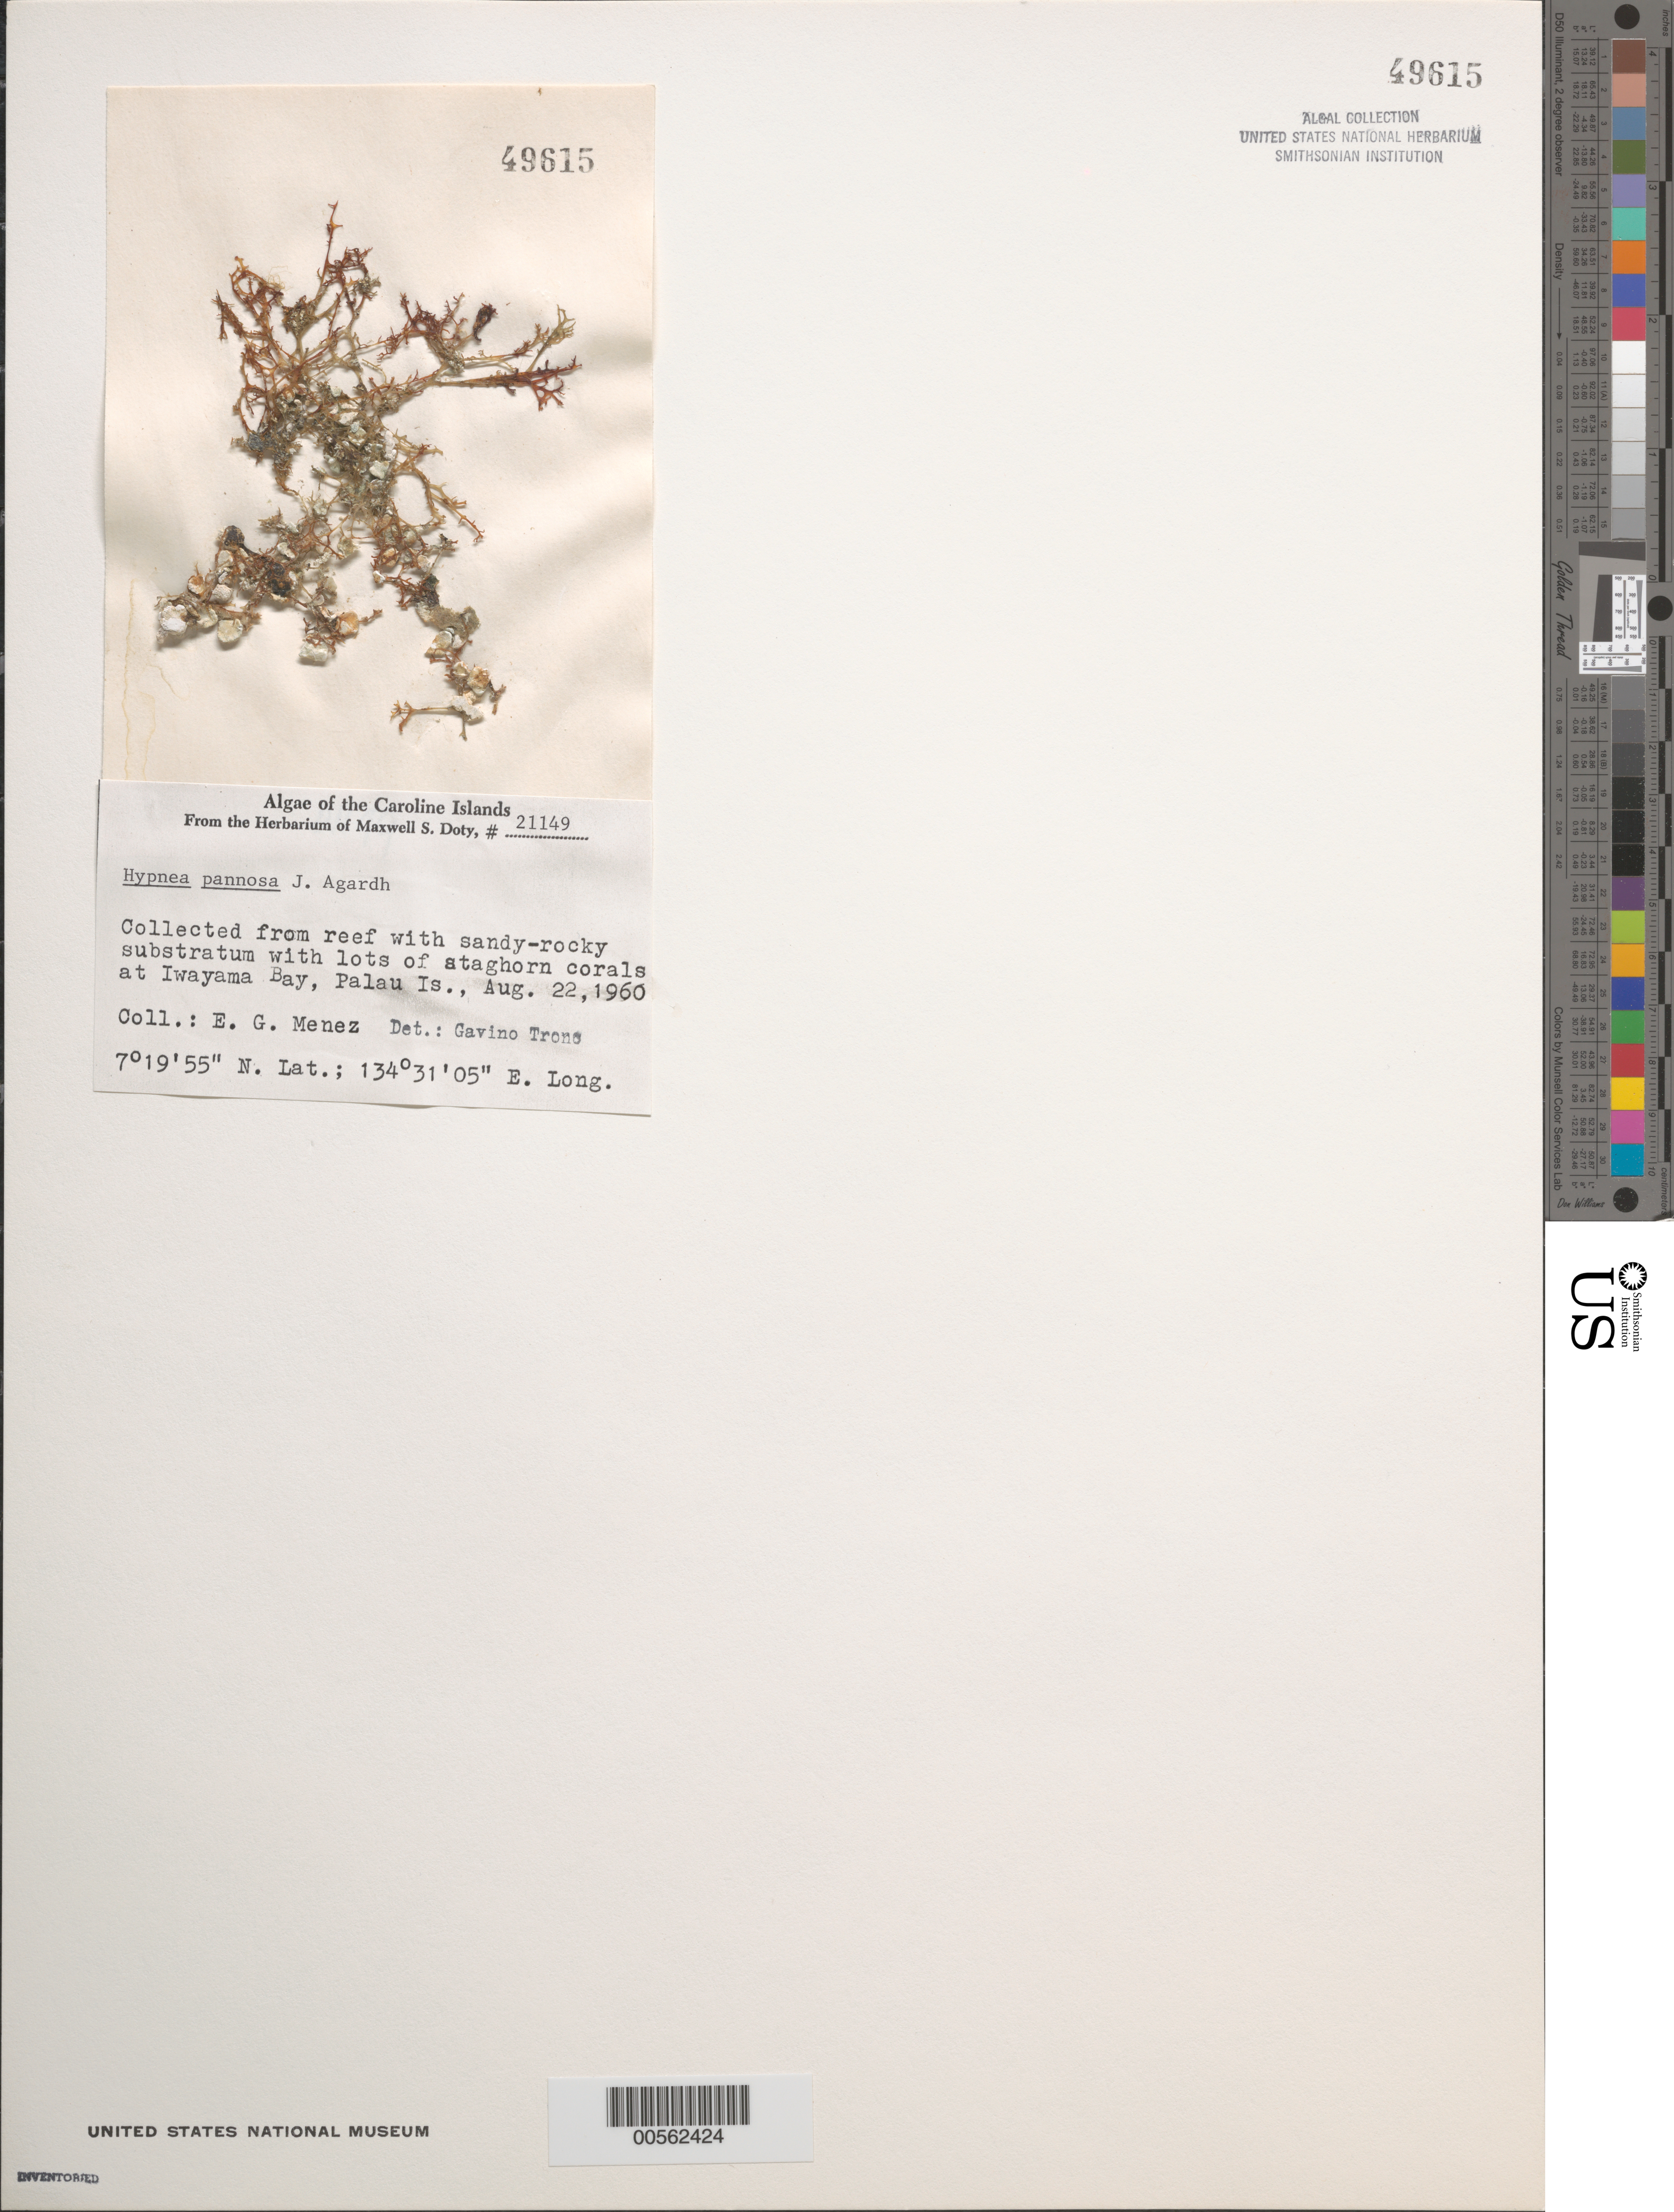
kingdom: Plantae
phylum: Rhodophyta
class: Florideophyceae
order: Gigartinales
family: Cystocloniaceae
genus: Hypnea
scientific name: Hypnea pannosa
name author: J. Agardh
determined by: Trono, Gavino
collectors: Meñez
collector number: MSD 21149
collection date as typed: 22 Aug 1960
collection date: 1960-08-22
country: Palau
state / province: Koror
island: Oreor (Koror)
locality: Iwayama Bay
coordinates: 7 19' 55" N, 134 31' 05" E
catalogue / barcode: US 49615